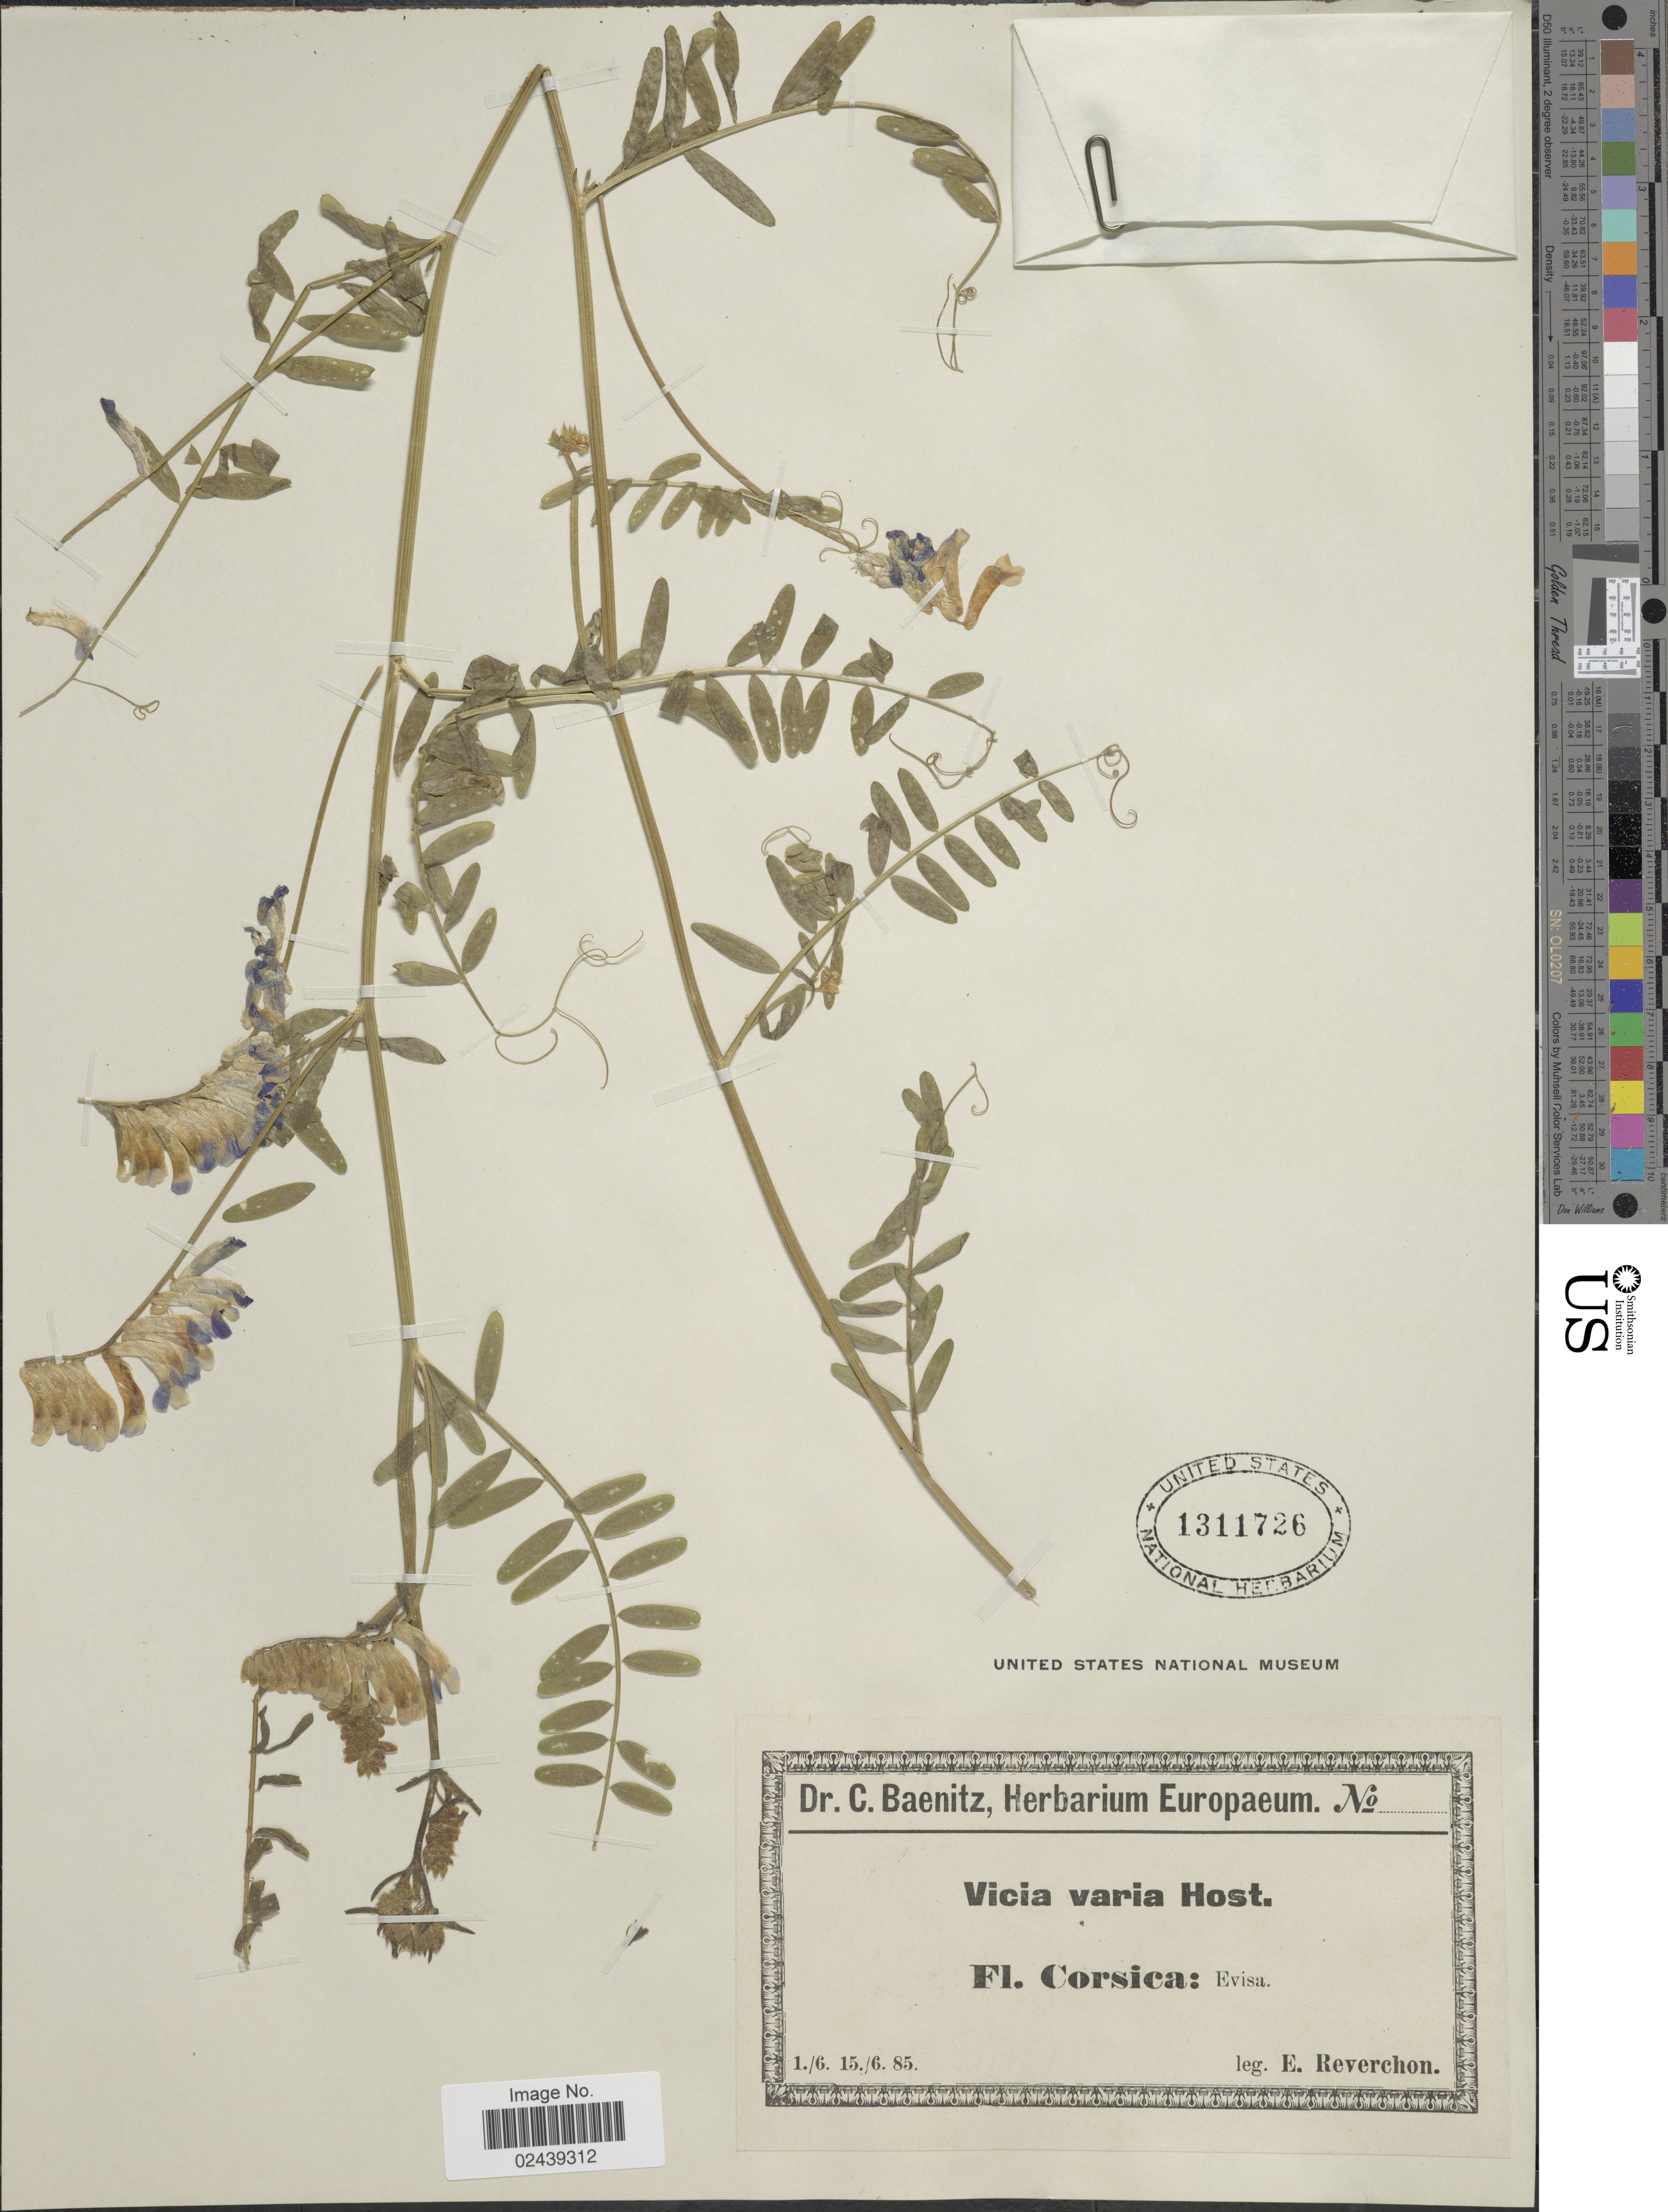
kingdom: Plantae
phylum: Tracheophyta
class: Magnoliopsida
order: Fabales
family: Fabaceae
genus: Vicia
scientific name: Vicia varia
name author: Host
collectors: E. Reverchon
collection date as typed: Transcribed d/m/y: 1/6/85 to 15/6/85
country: France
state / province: Corsica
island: Corse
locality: Evisa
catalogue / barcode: US 1311726